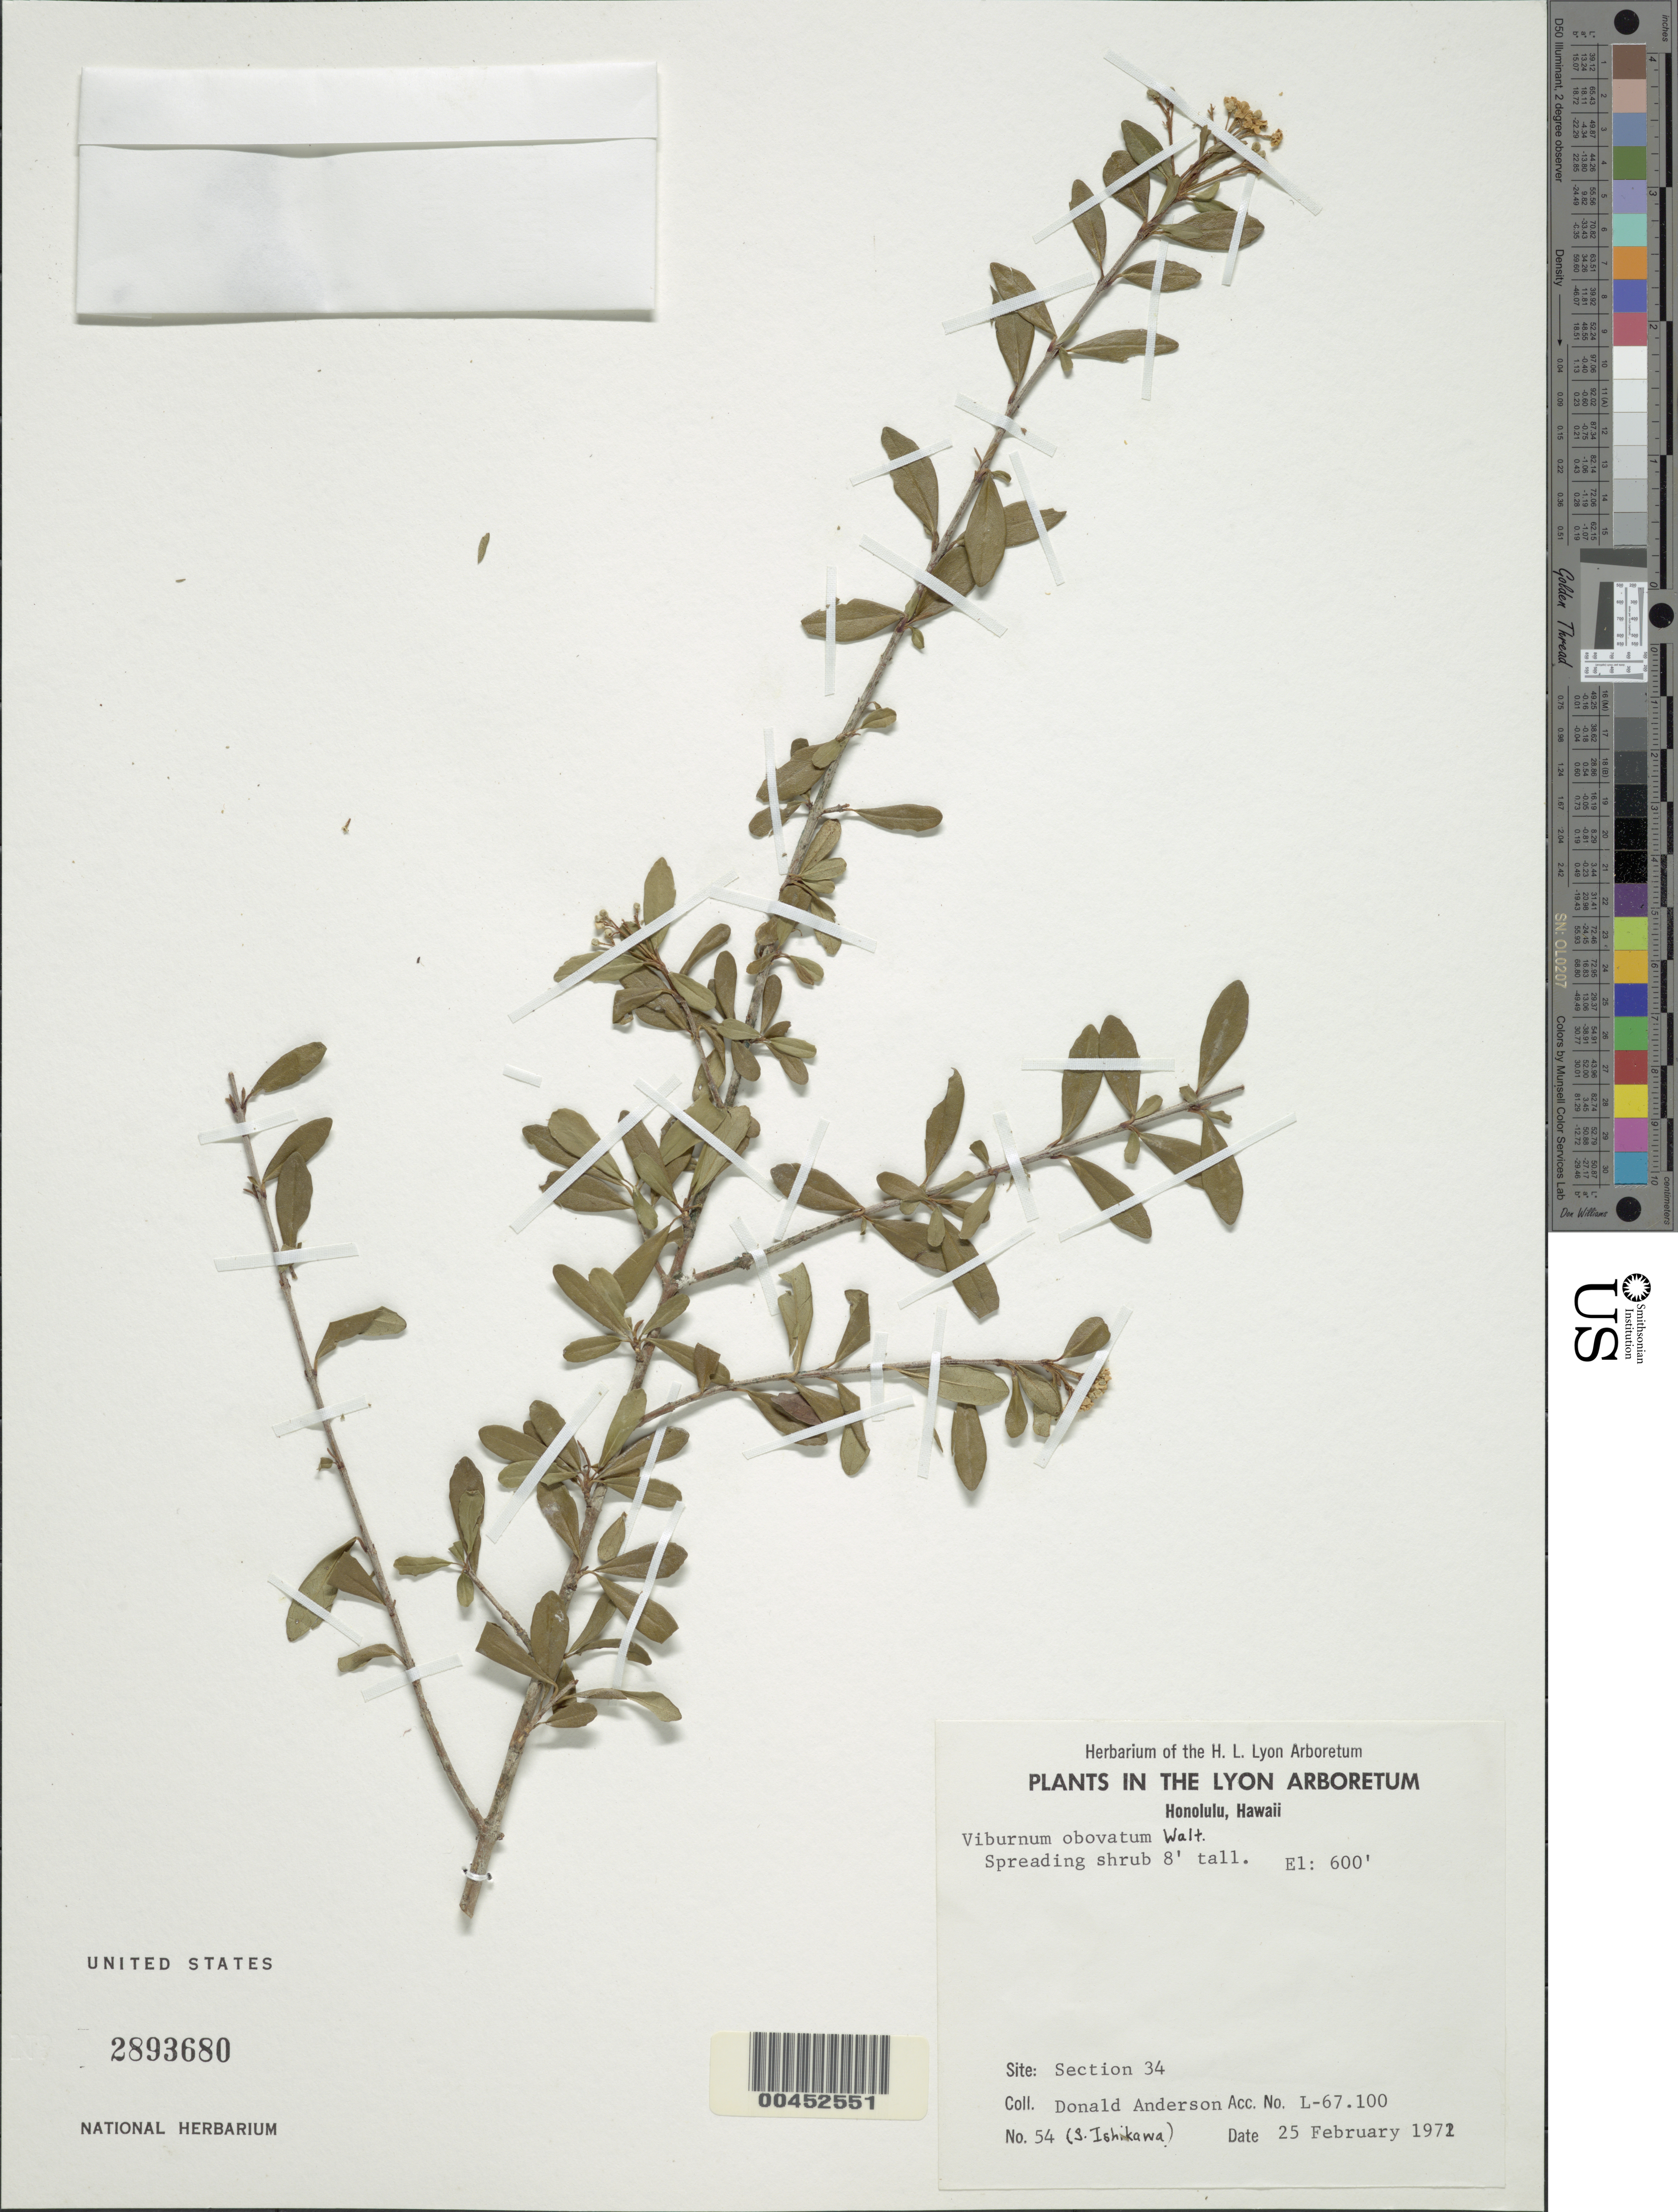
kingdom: Plantae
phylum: Tracheophyta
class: Magnoliopsida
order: Dipsacales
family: Viburnaceae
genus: Viburnum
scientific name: Viburnum obovatum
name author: Walter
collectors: D. Anderson & S. Ishikawa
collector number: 54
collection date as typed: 25 Feb 1972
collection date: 1972-02-25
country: United States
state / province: Hawaii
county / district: Honolulu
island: Oahu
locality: Honolulu, Herbarium of the H.L. Lyon Arboretum, Section 34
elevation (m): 183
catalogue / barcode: US 2893680